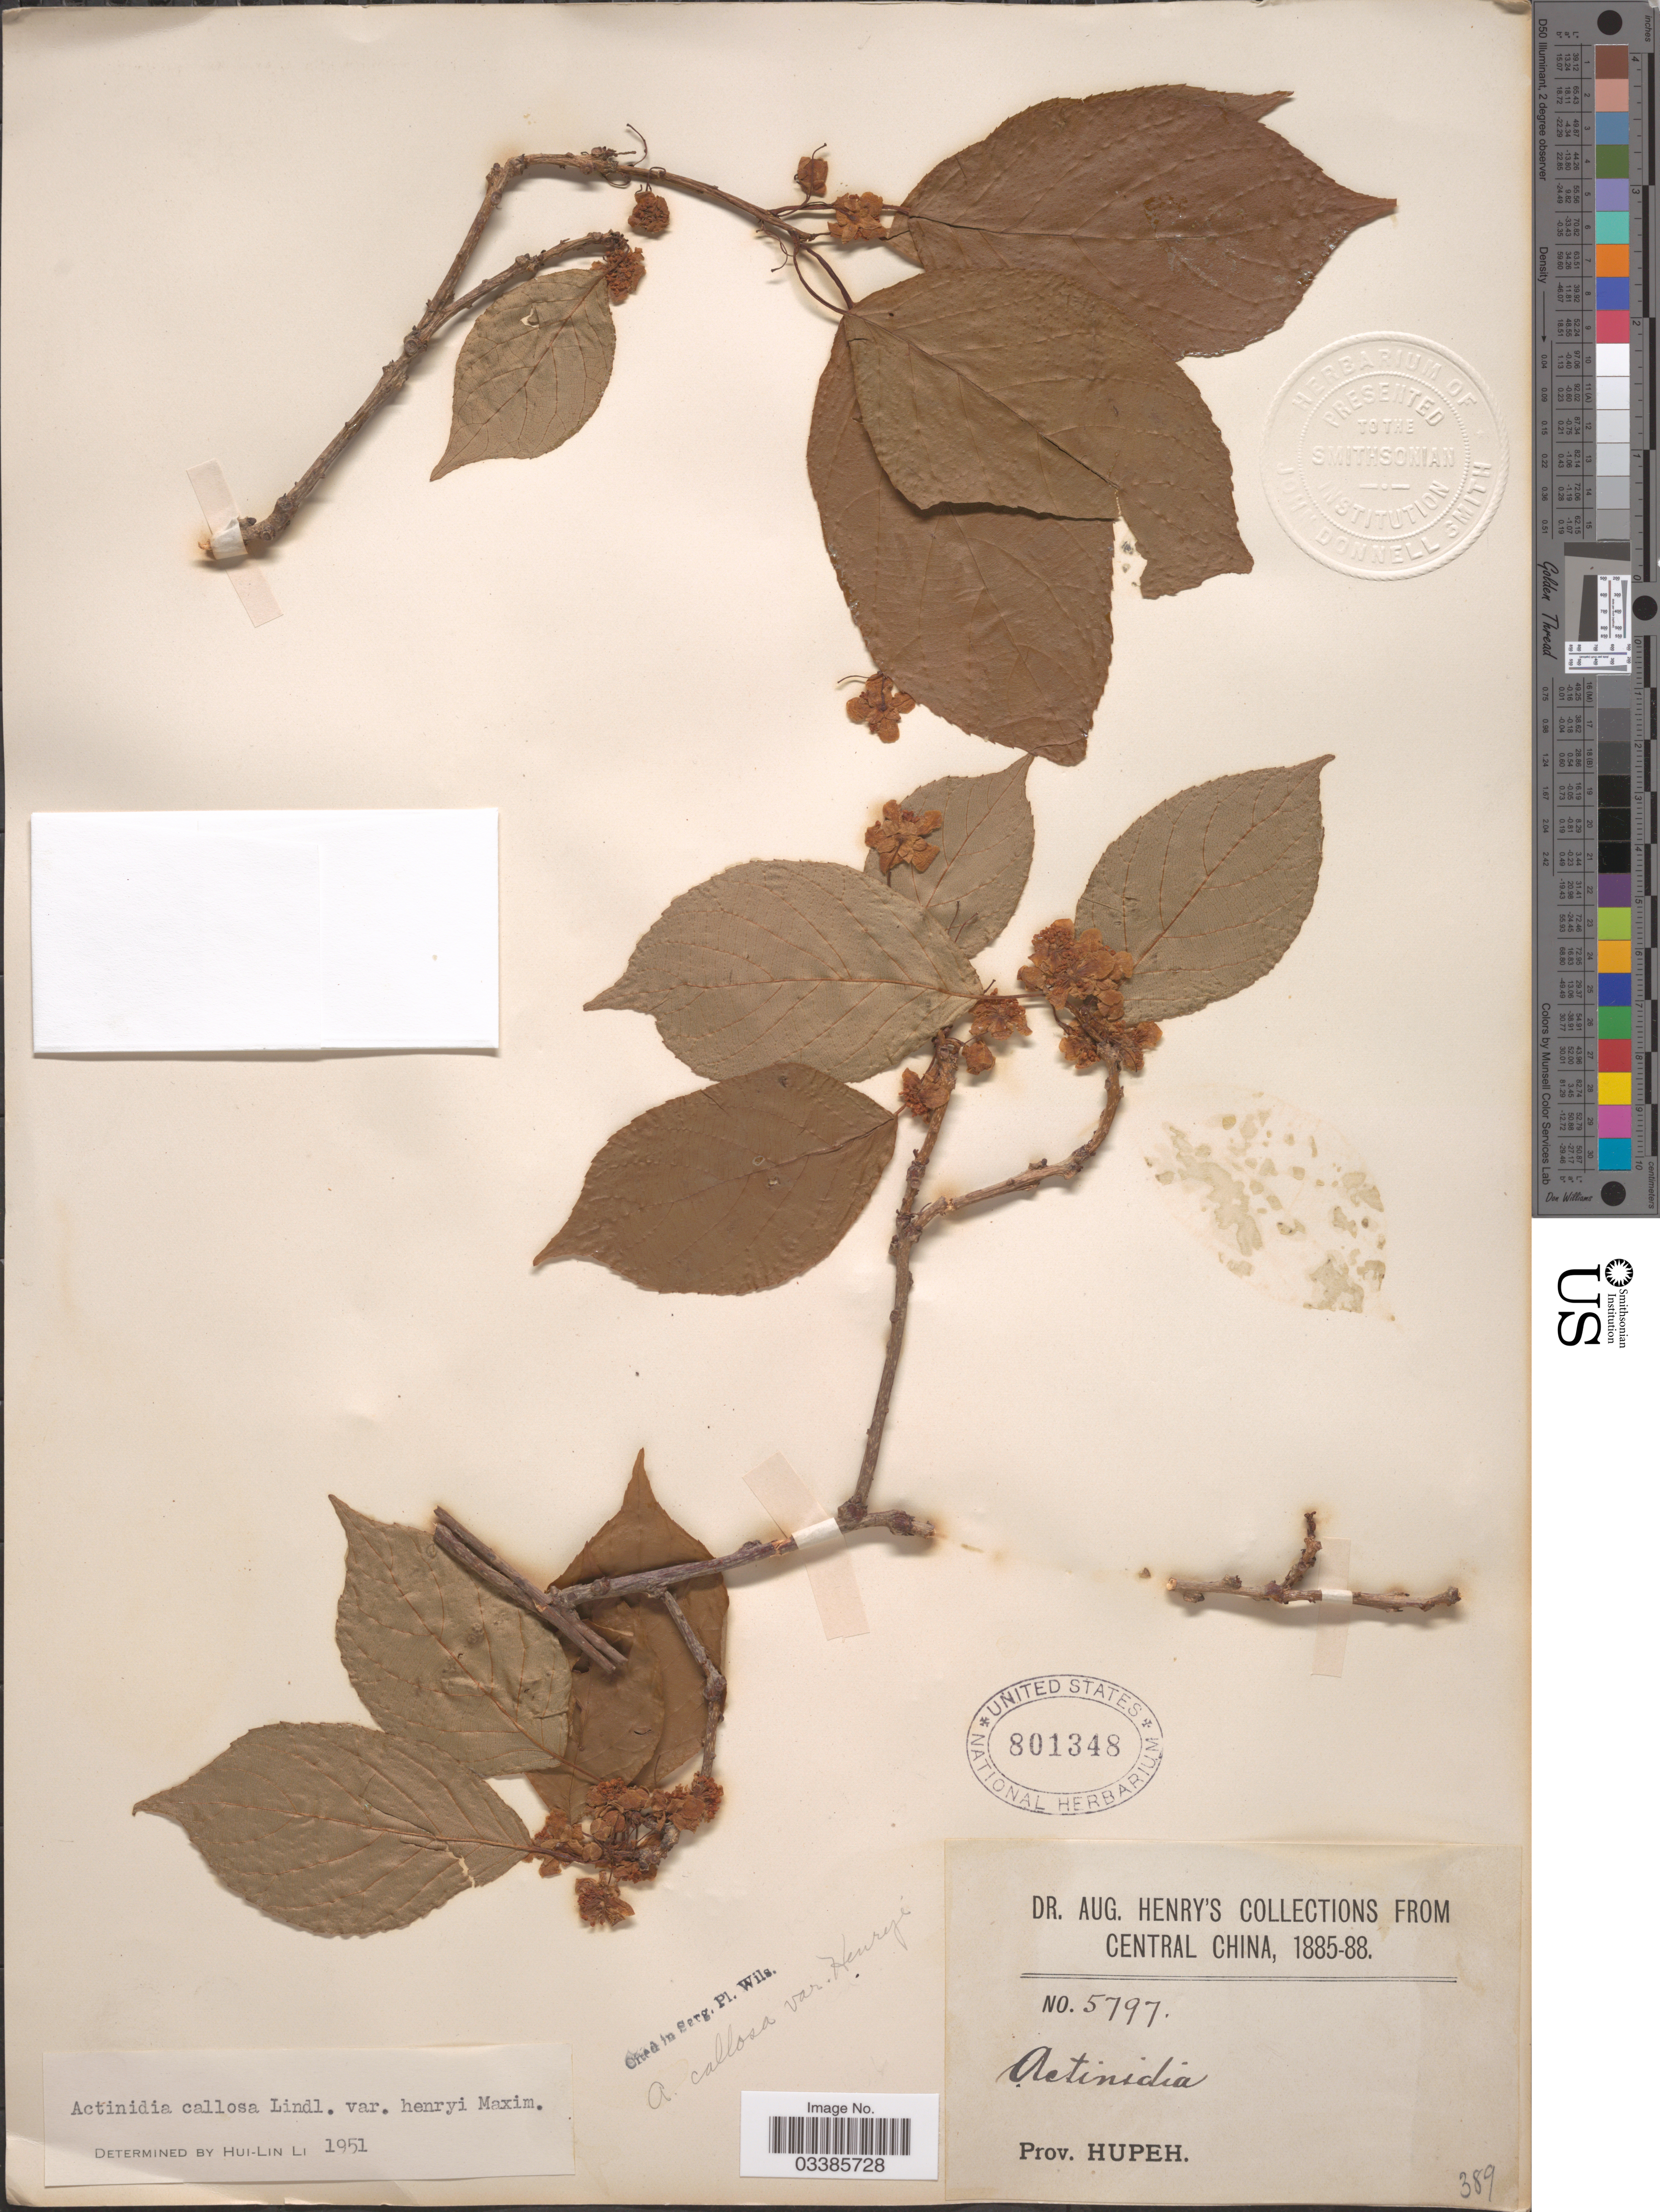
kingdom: Plantae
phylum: Tracheophyta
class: Magnoliopsida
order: Ericales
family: Actinidiaceae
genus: Actinidia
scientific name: Actinidia callosa var. henryi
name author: Maxim.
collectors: A. Henry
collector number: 5797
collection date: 1885/1888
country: China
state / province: Hubei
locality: Central China. Prov. Hupeh.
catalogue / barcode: US 801348